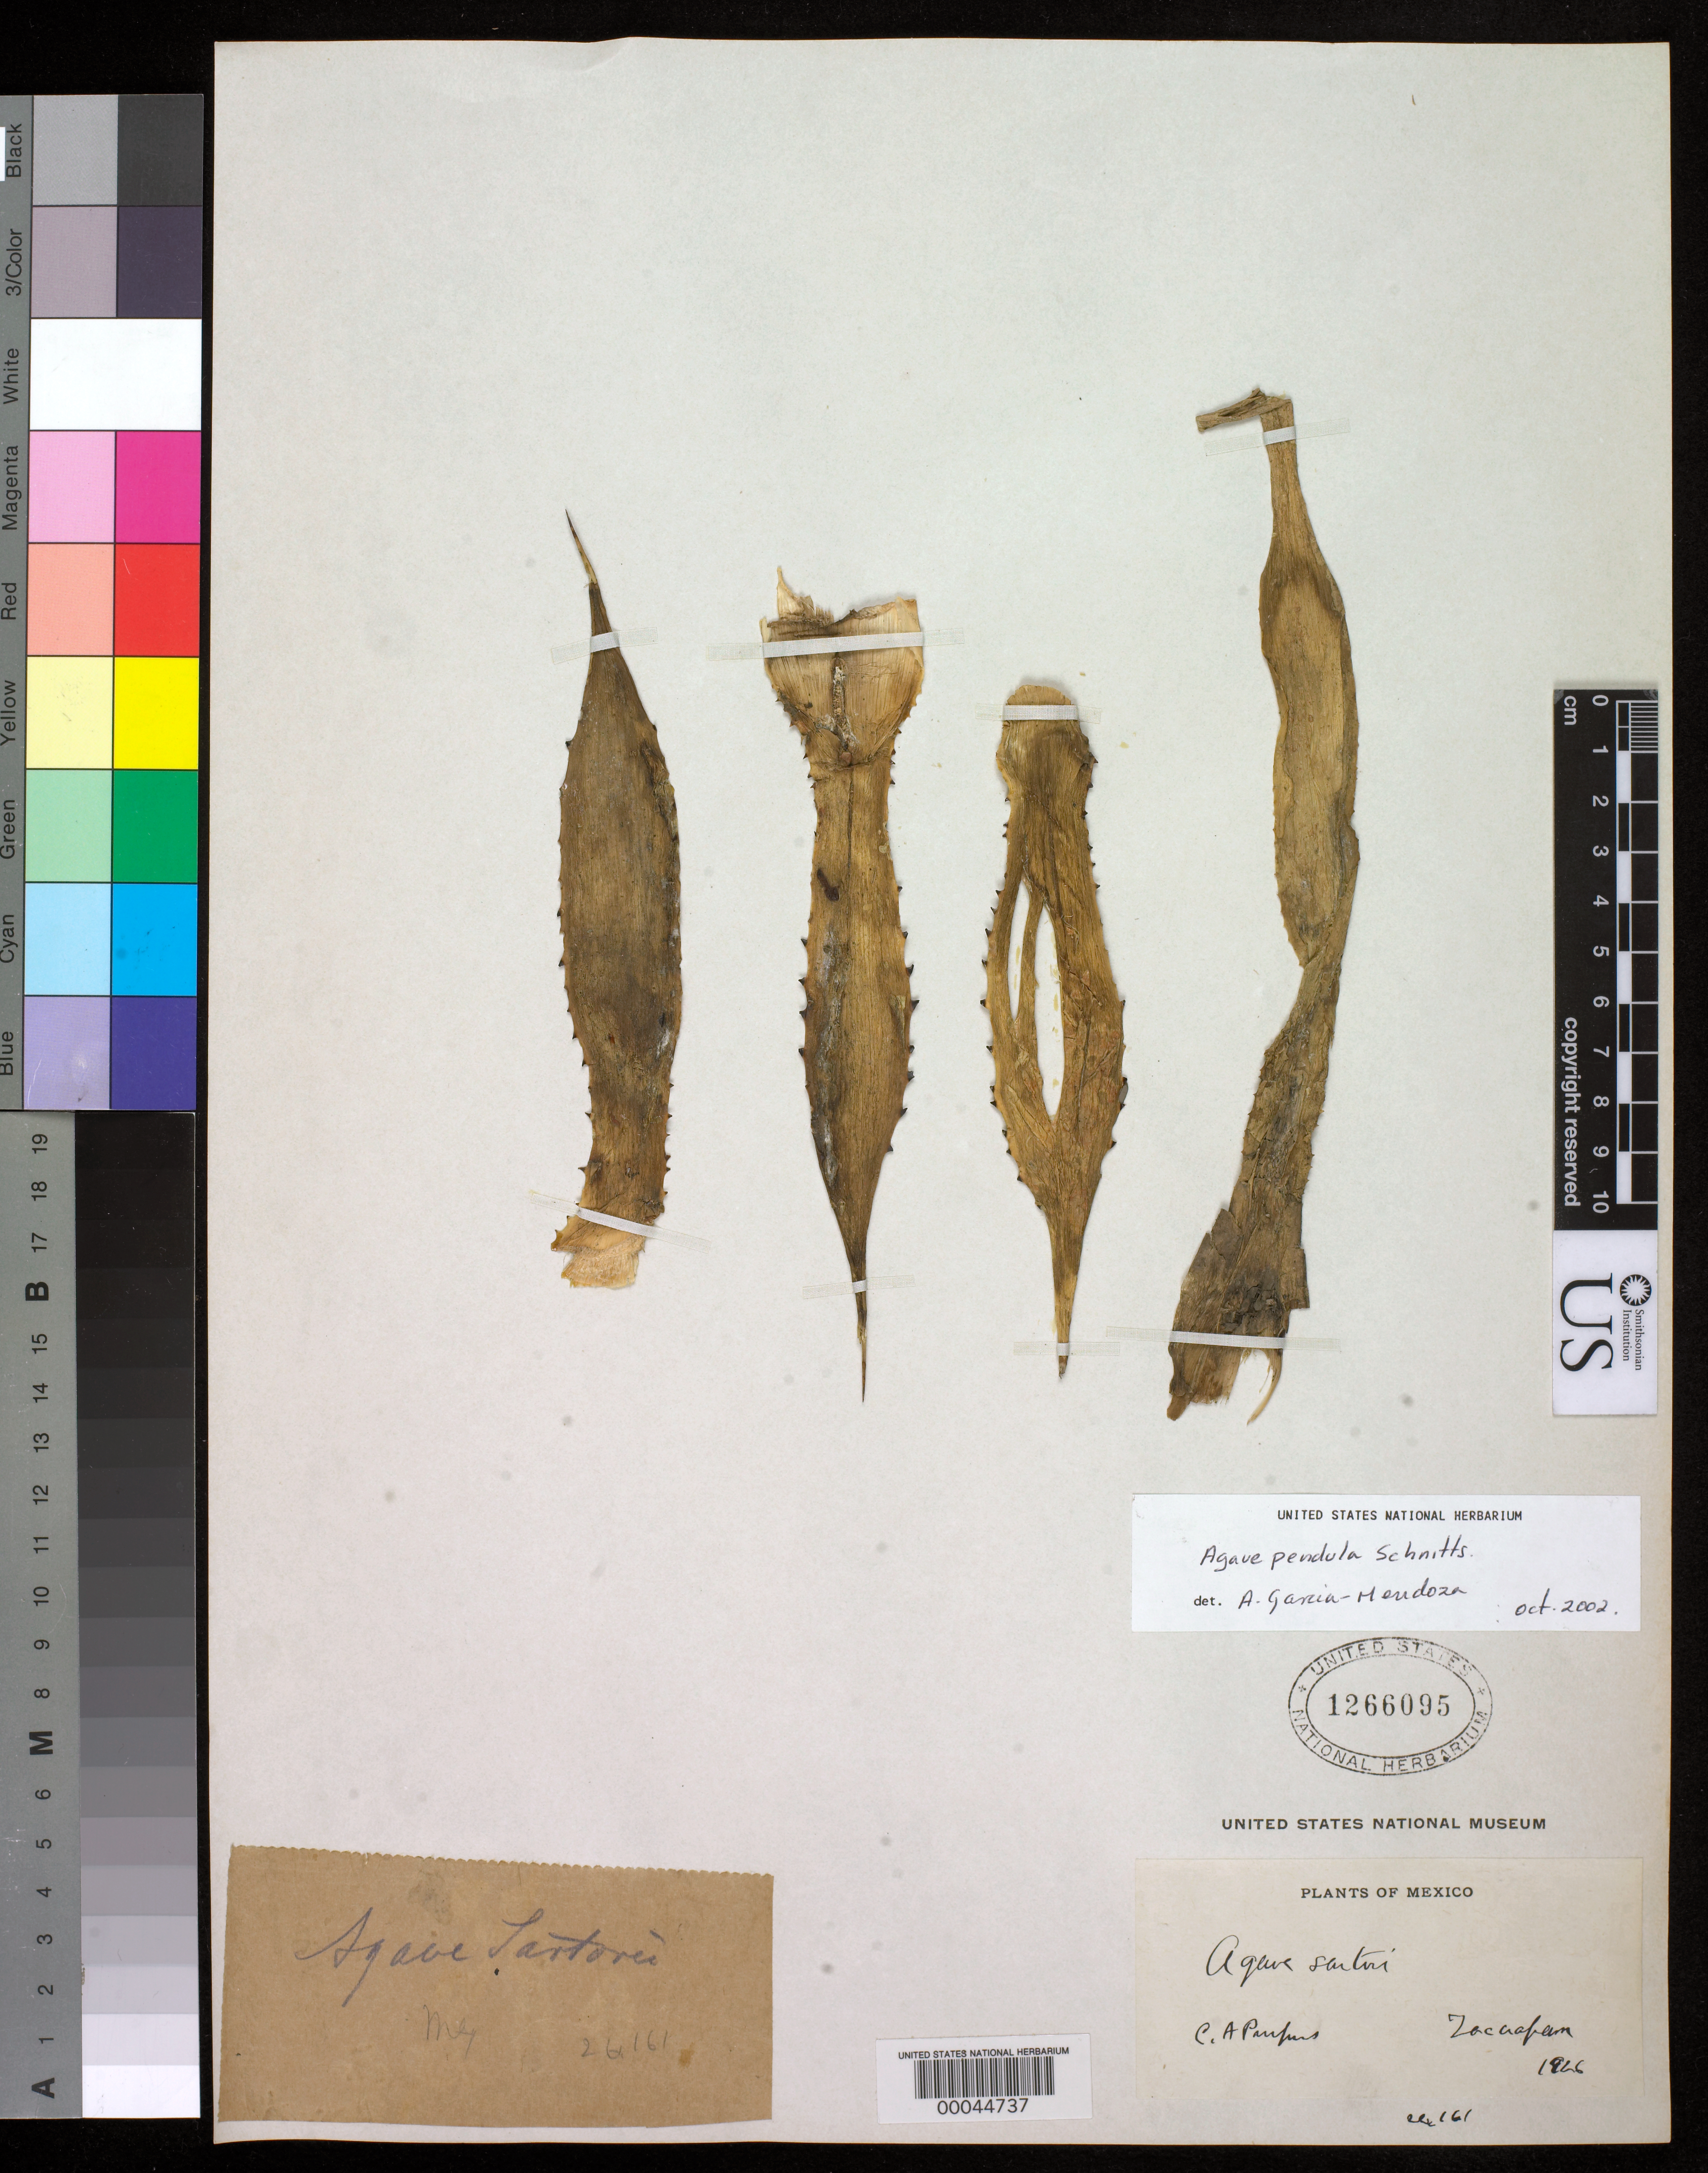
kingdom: Plantae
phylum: Tracheophyta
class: Liliopsida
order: Asparagales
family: Asparagaceae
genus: Agave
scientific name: Agave pendula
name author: Schnittsp.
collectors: C. A. Purpus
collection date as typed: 1926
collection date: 1926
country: Mexico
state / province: Veracruz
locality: Zacuapam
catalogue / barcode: US 1266095